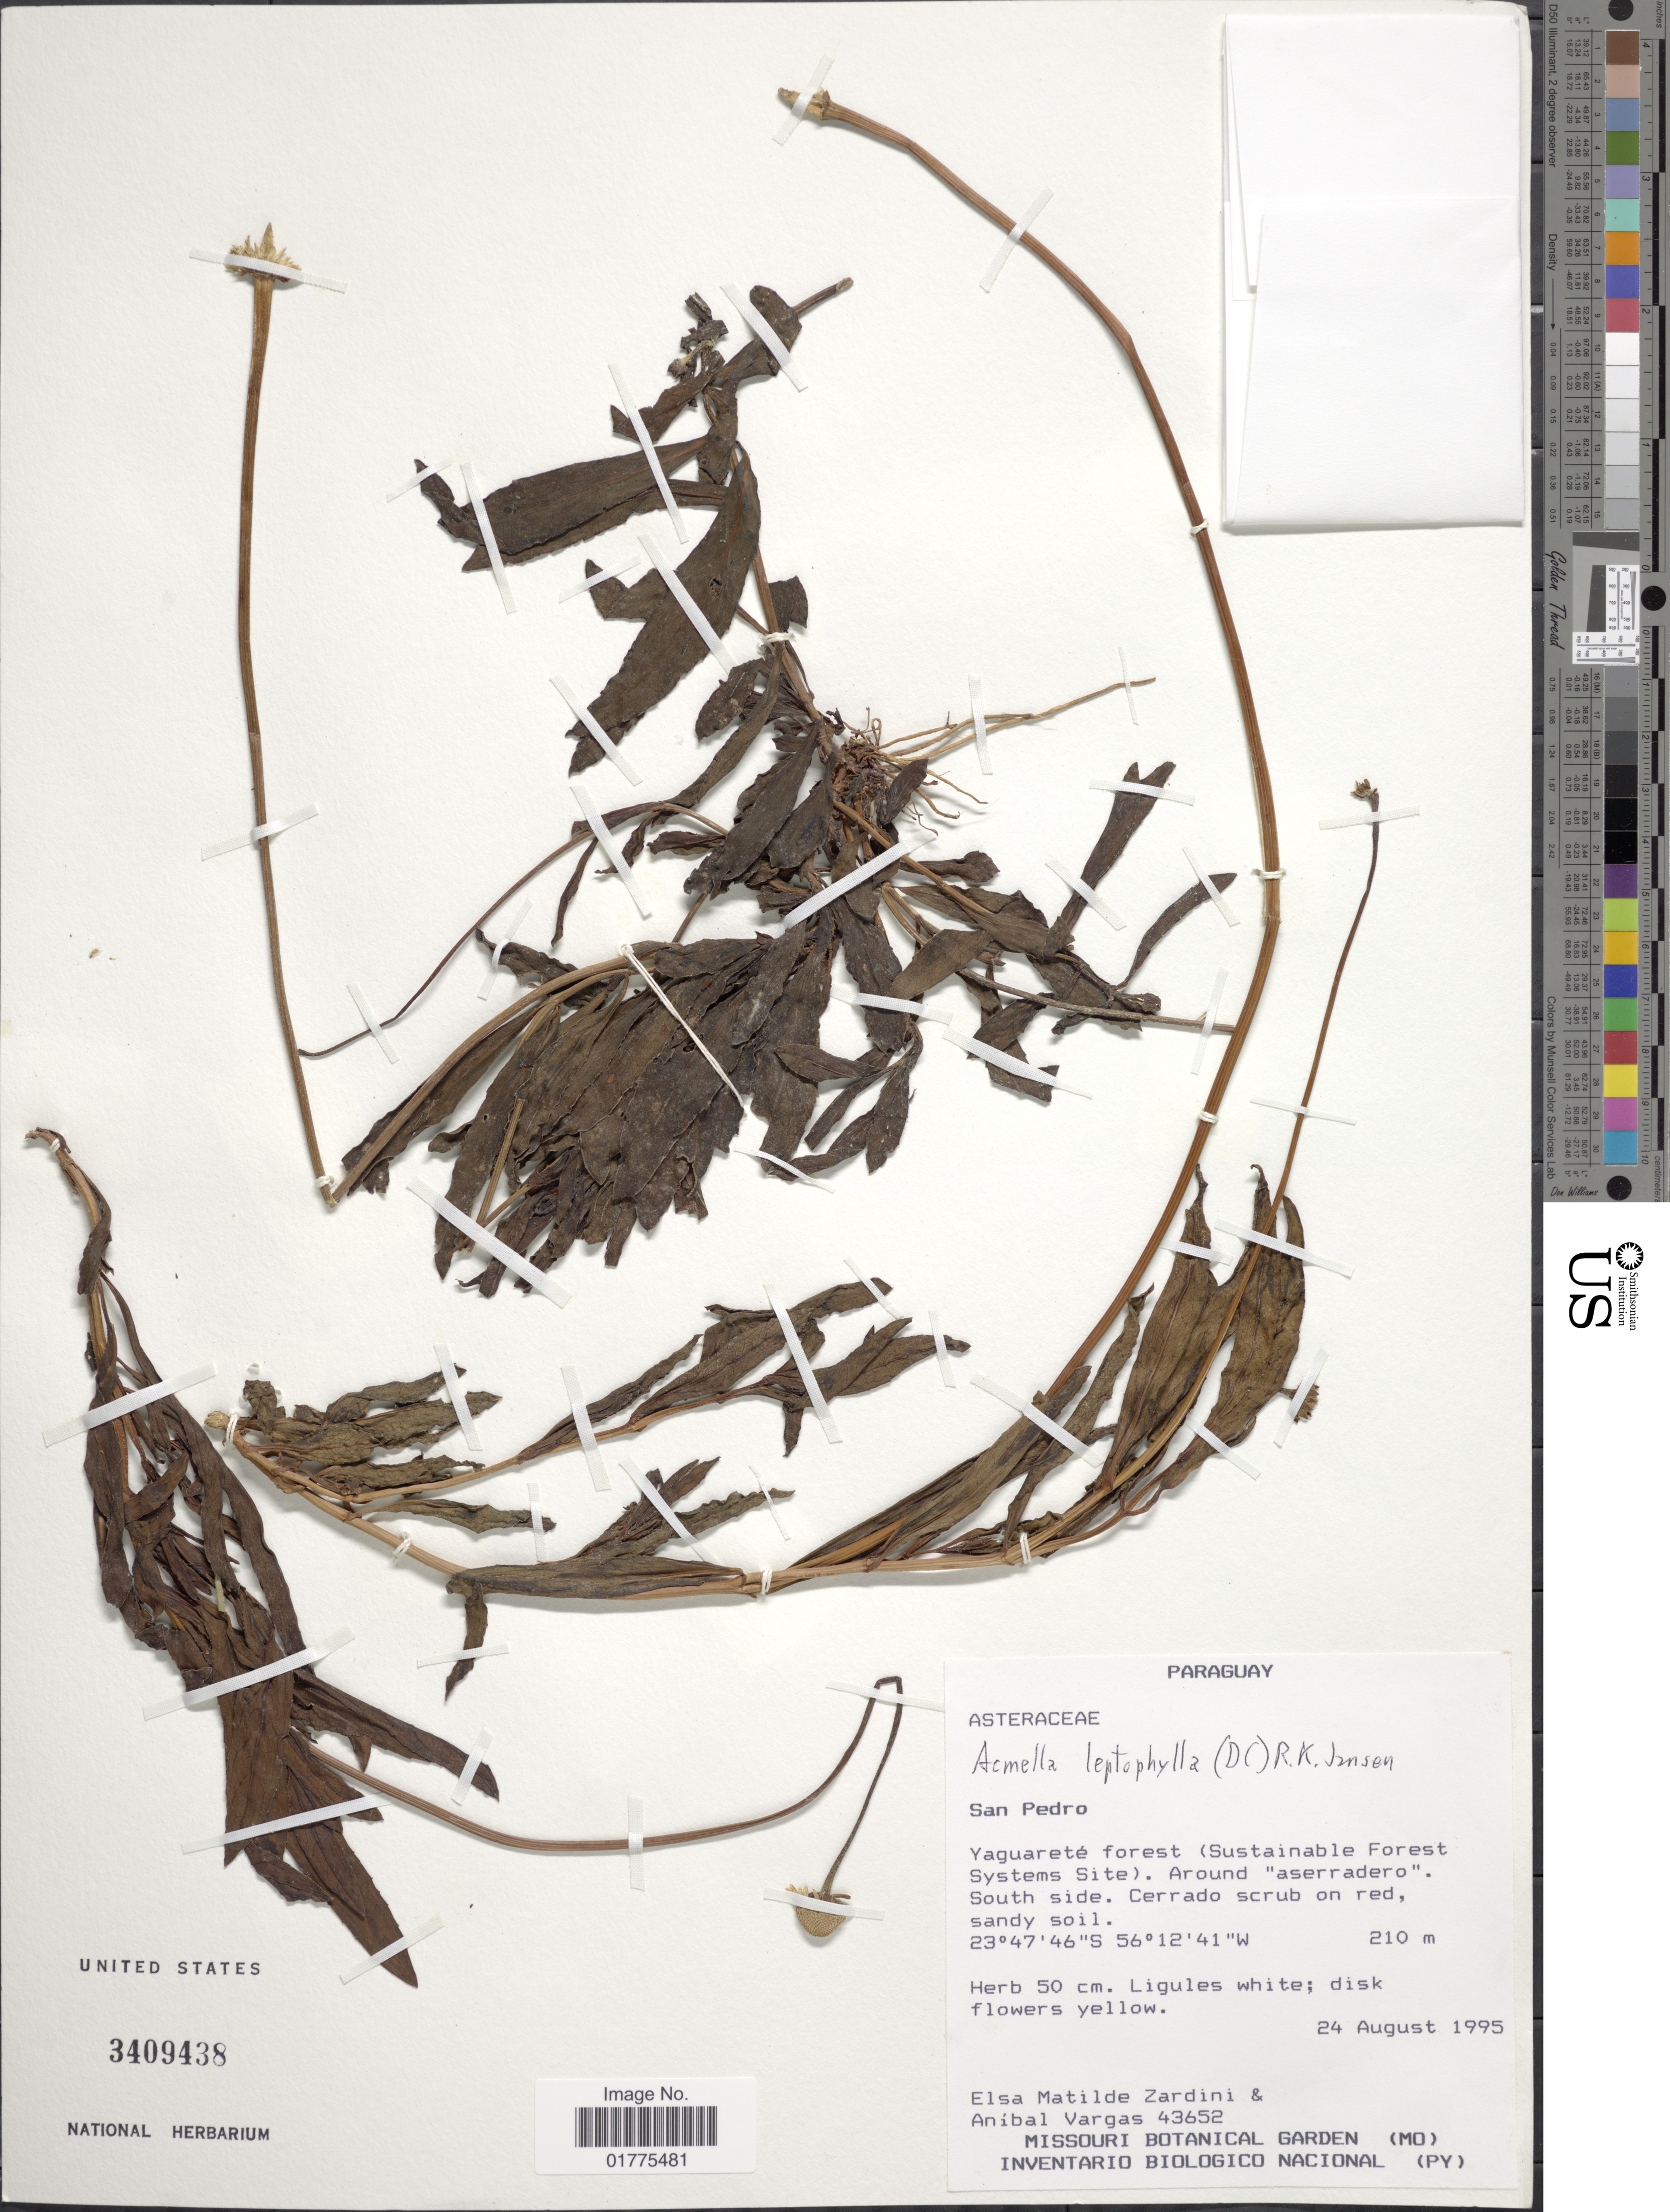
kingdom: Plantae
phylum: Tracheophyta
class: Magnoliopsida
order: Asterales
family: Asteraceae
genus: Acmella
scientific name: Acmella leptophylla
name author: (DC.) R.K. Jansen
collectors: E. M. Zardini & A. Vargas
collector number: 43652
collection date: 1995-08-24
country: Paraguay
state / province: San Pedro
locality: Yaguarete Forest (Sustainable Forest Systems Site)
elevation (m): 210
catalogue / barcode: US 3409438